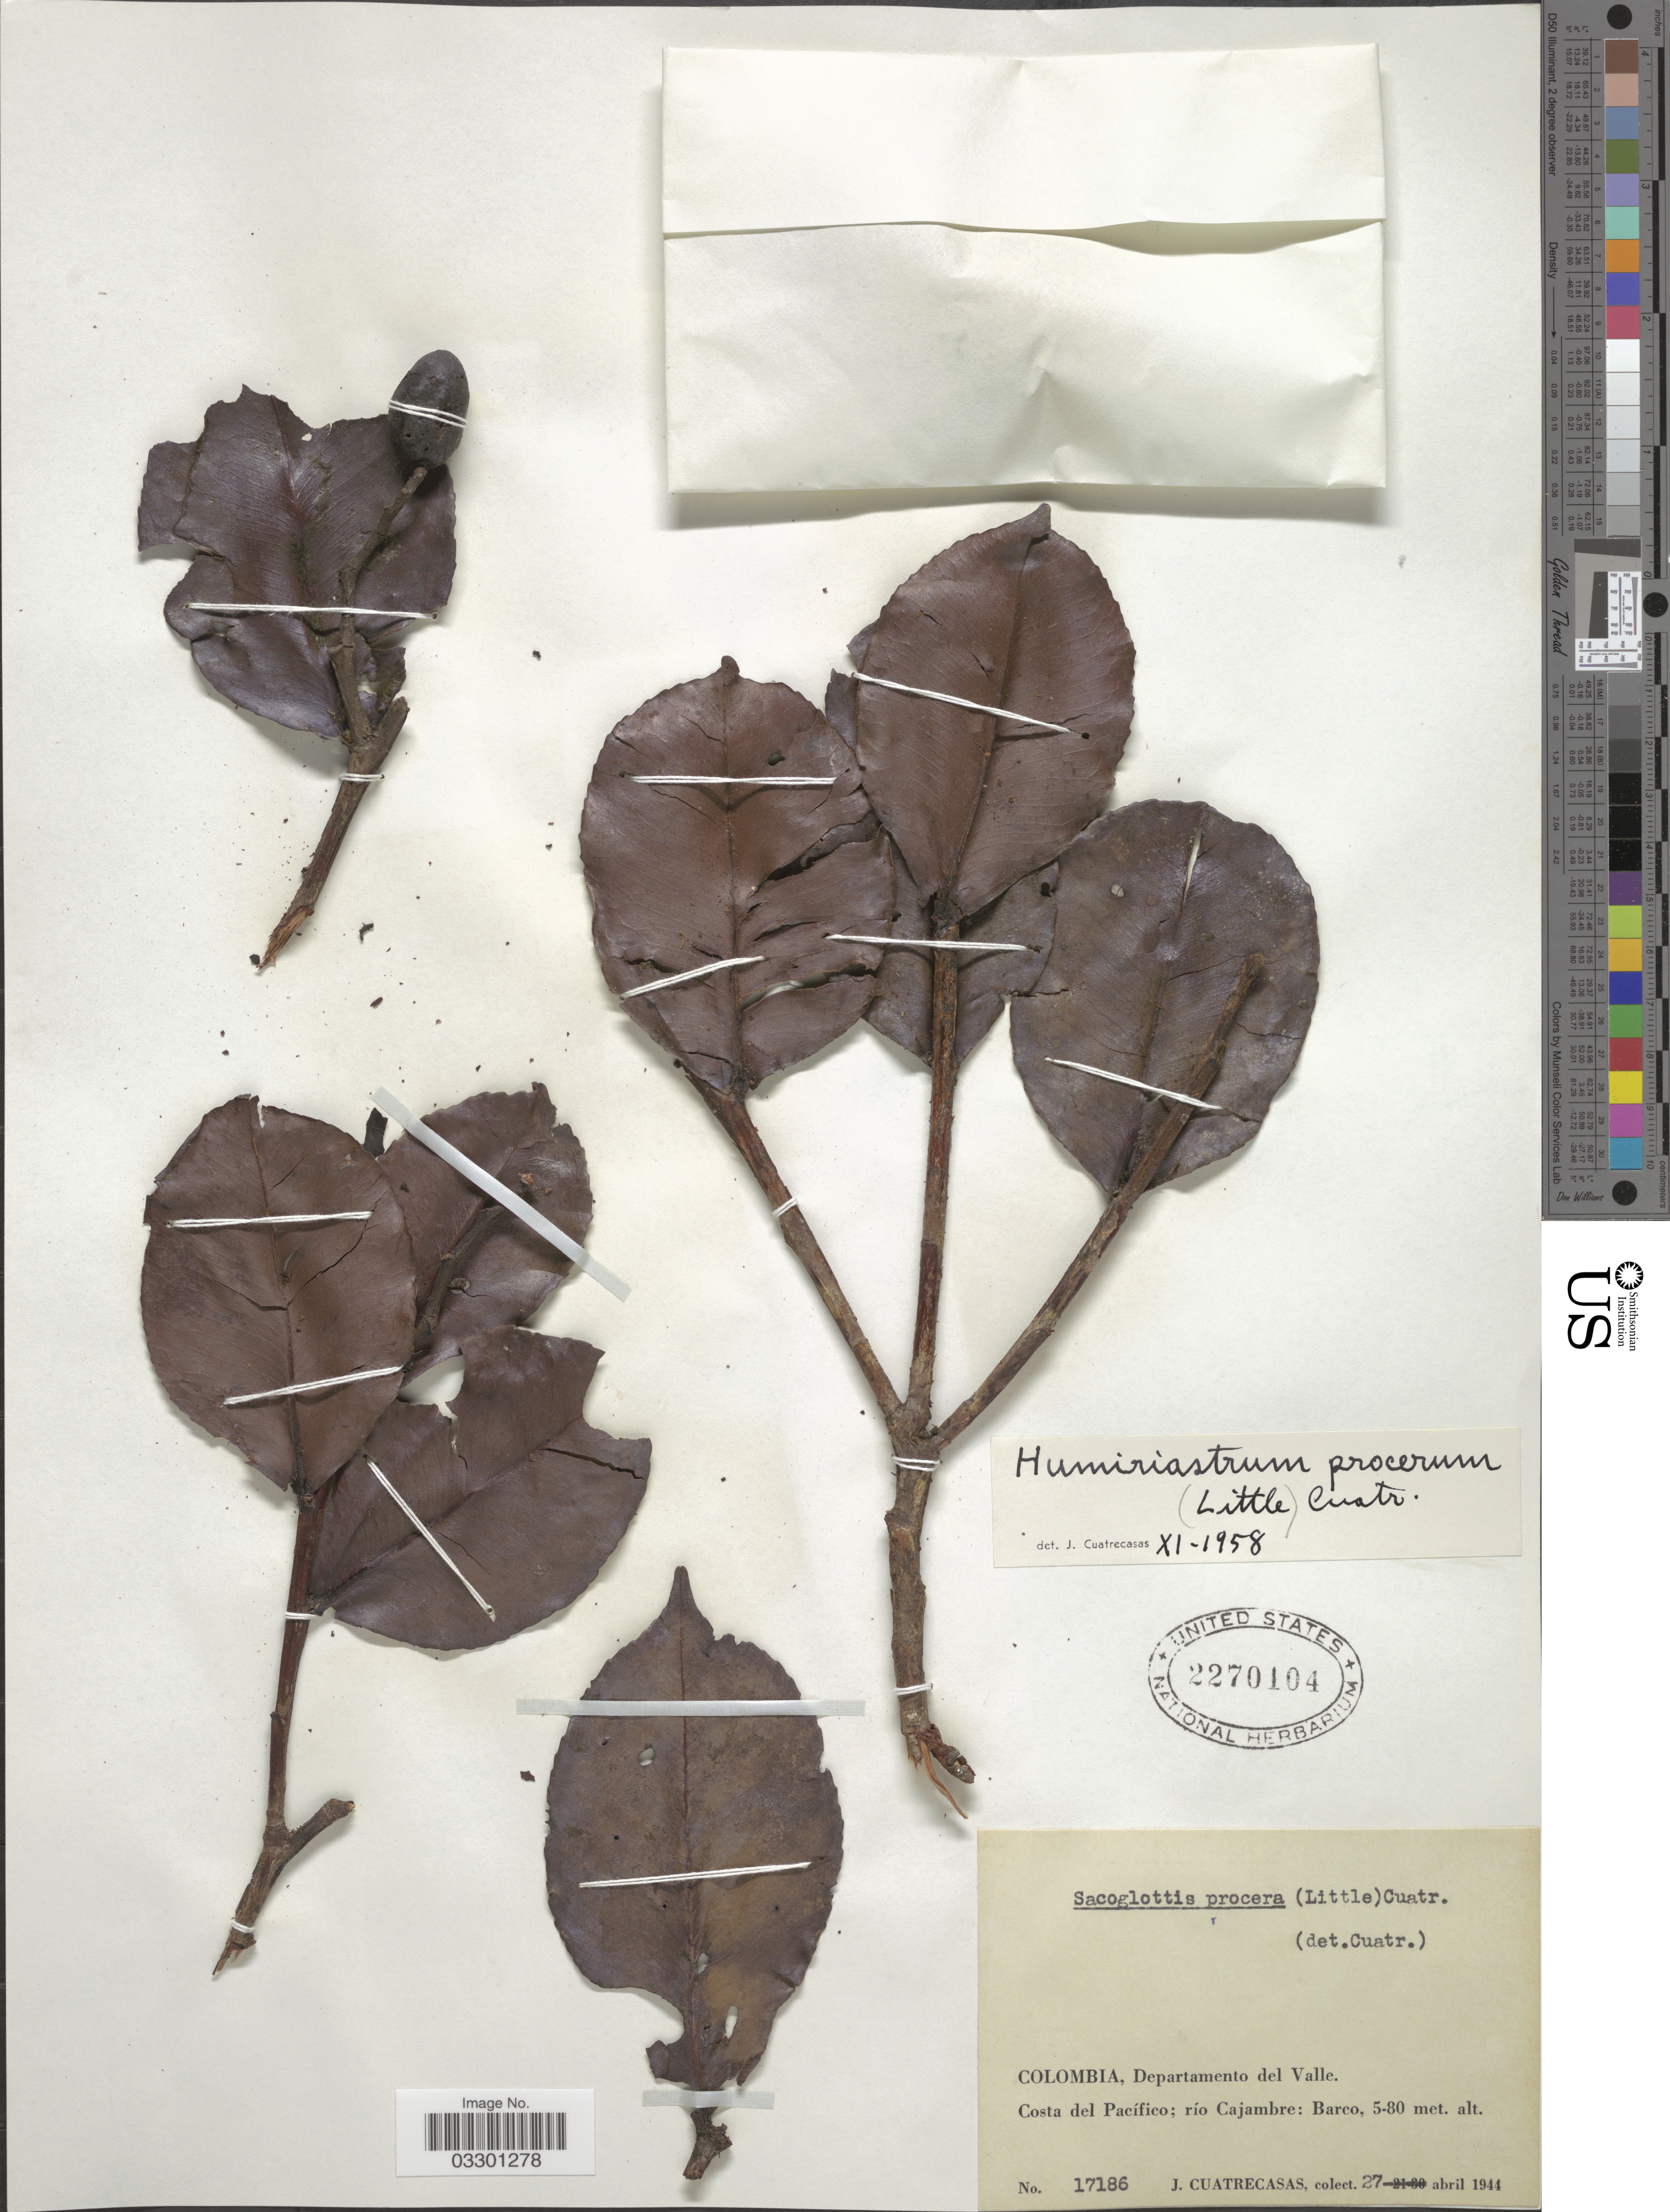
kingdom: Plantae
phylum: Tracheophyta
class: Magnoliopsida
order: Malpighiales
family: Humiriaceae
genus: Humiriastrum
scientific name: Humiriastrum procerum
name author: (Little) Cuatrec.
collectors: J. Cuatrecasas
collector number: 17186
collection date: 1944-04-27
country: Colombia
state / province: Valle del Cauca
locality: Departamento del Valle. Costa del Pacífico; río Cajambre: Barco.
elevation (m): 5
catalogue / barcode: US 2270104